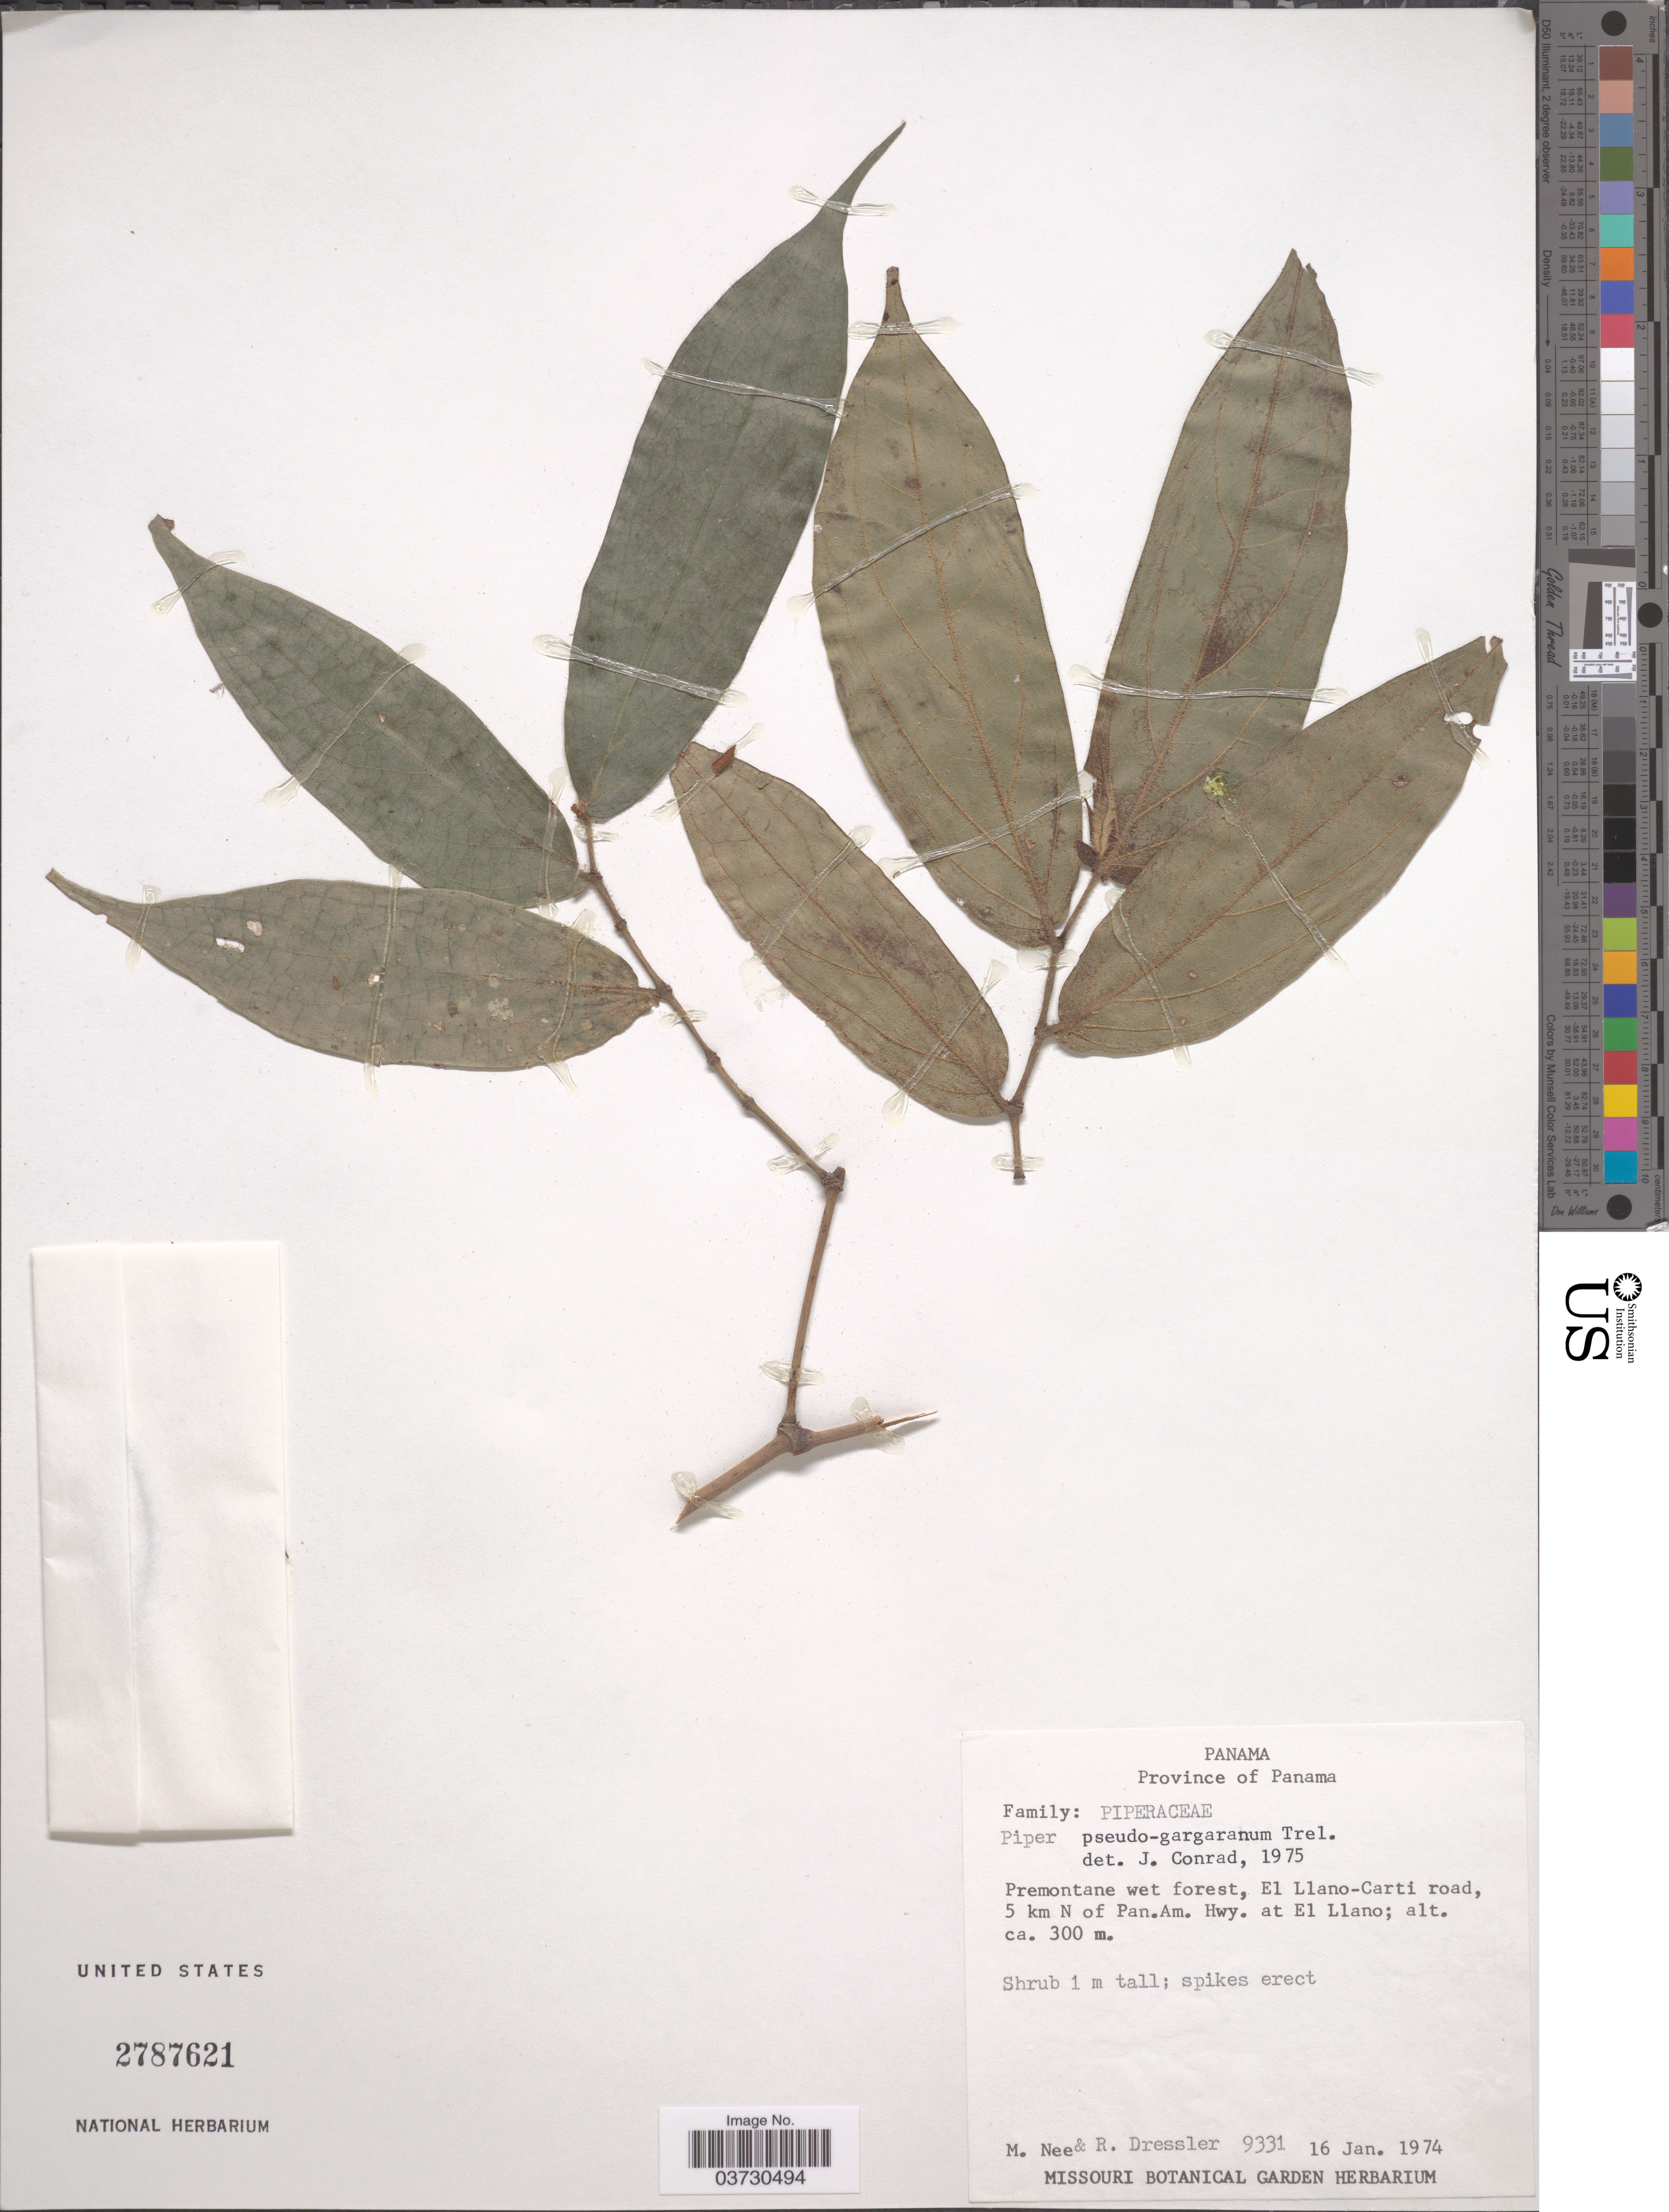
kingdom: Plantae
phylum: Tracheophyta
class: Magnoliopsida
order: Piperales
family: Piperaceae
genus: Piper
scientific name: Piper pseudogaragaranum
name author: Trel.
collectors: M. Nee & R. Dressler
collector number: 9331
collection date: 1974-01-16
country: Panama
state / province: Panamá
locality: Premontane wet forest, El Llano-Carti road, 5 km N of Pan.Am. Hwy. at El Llano.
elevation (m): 300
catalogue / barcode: US 2787621